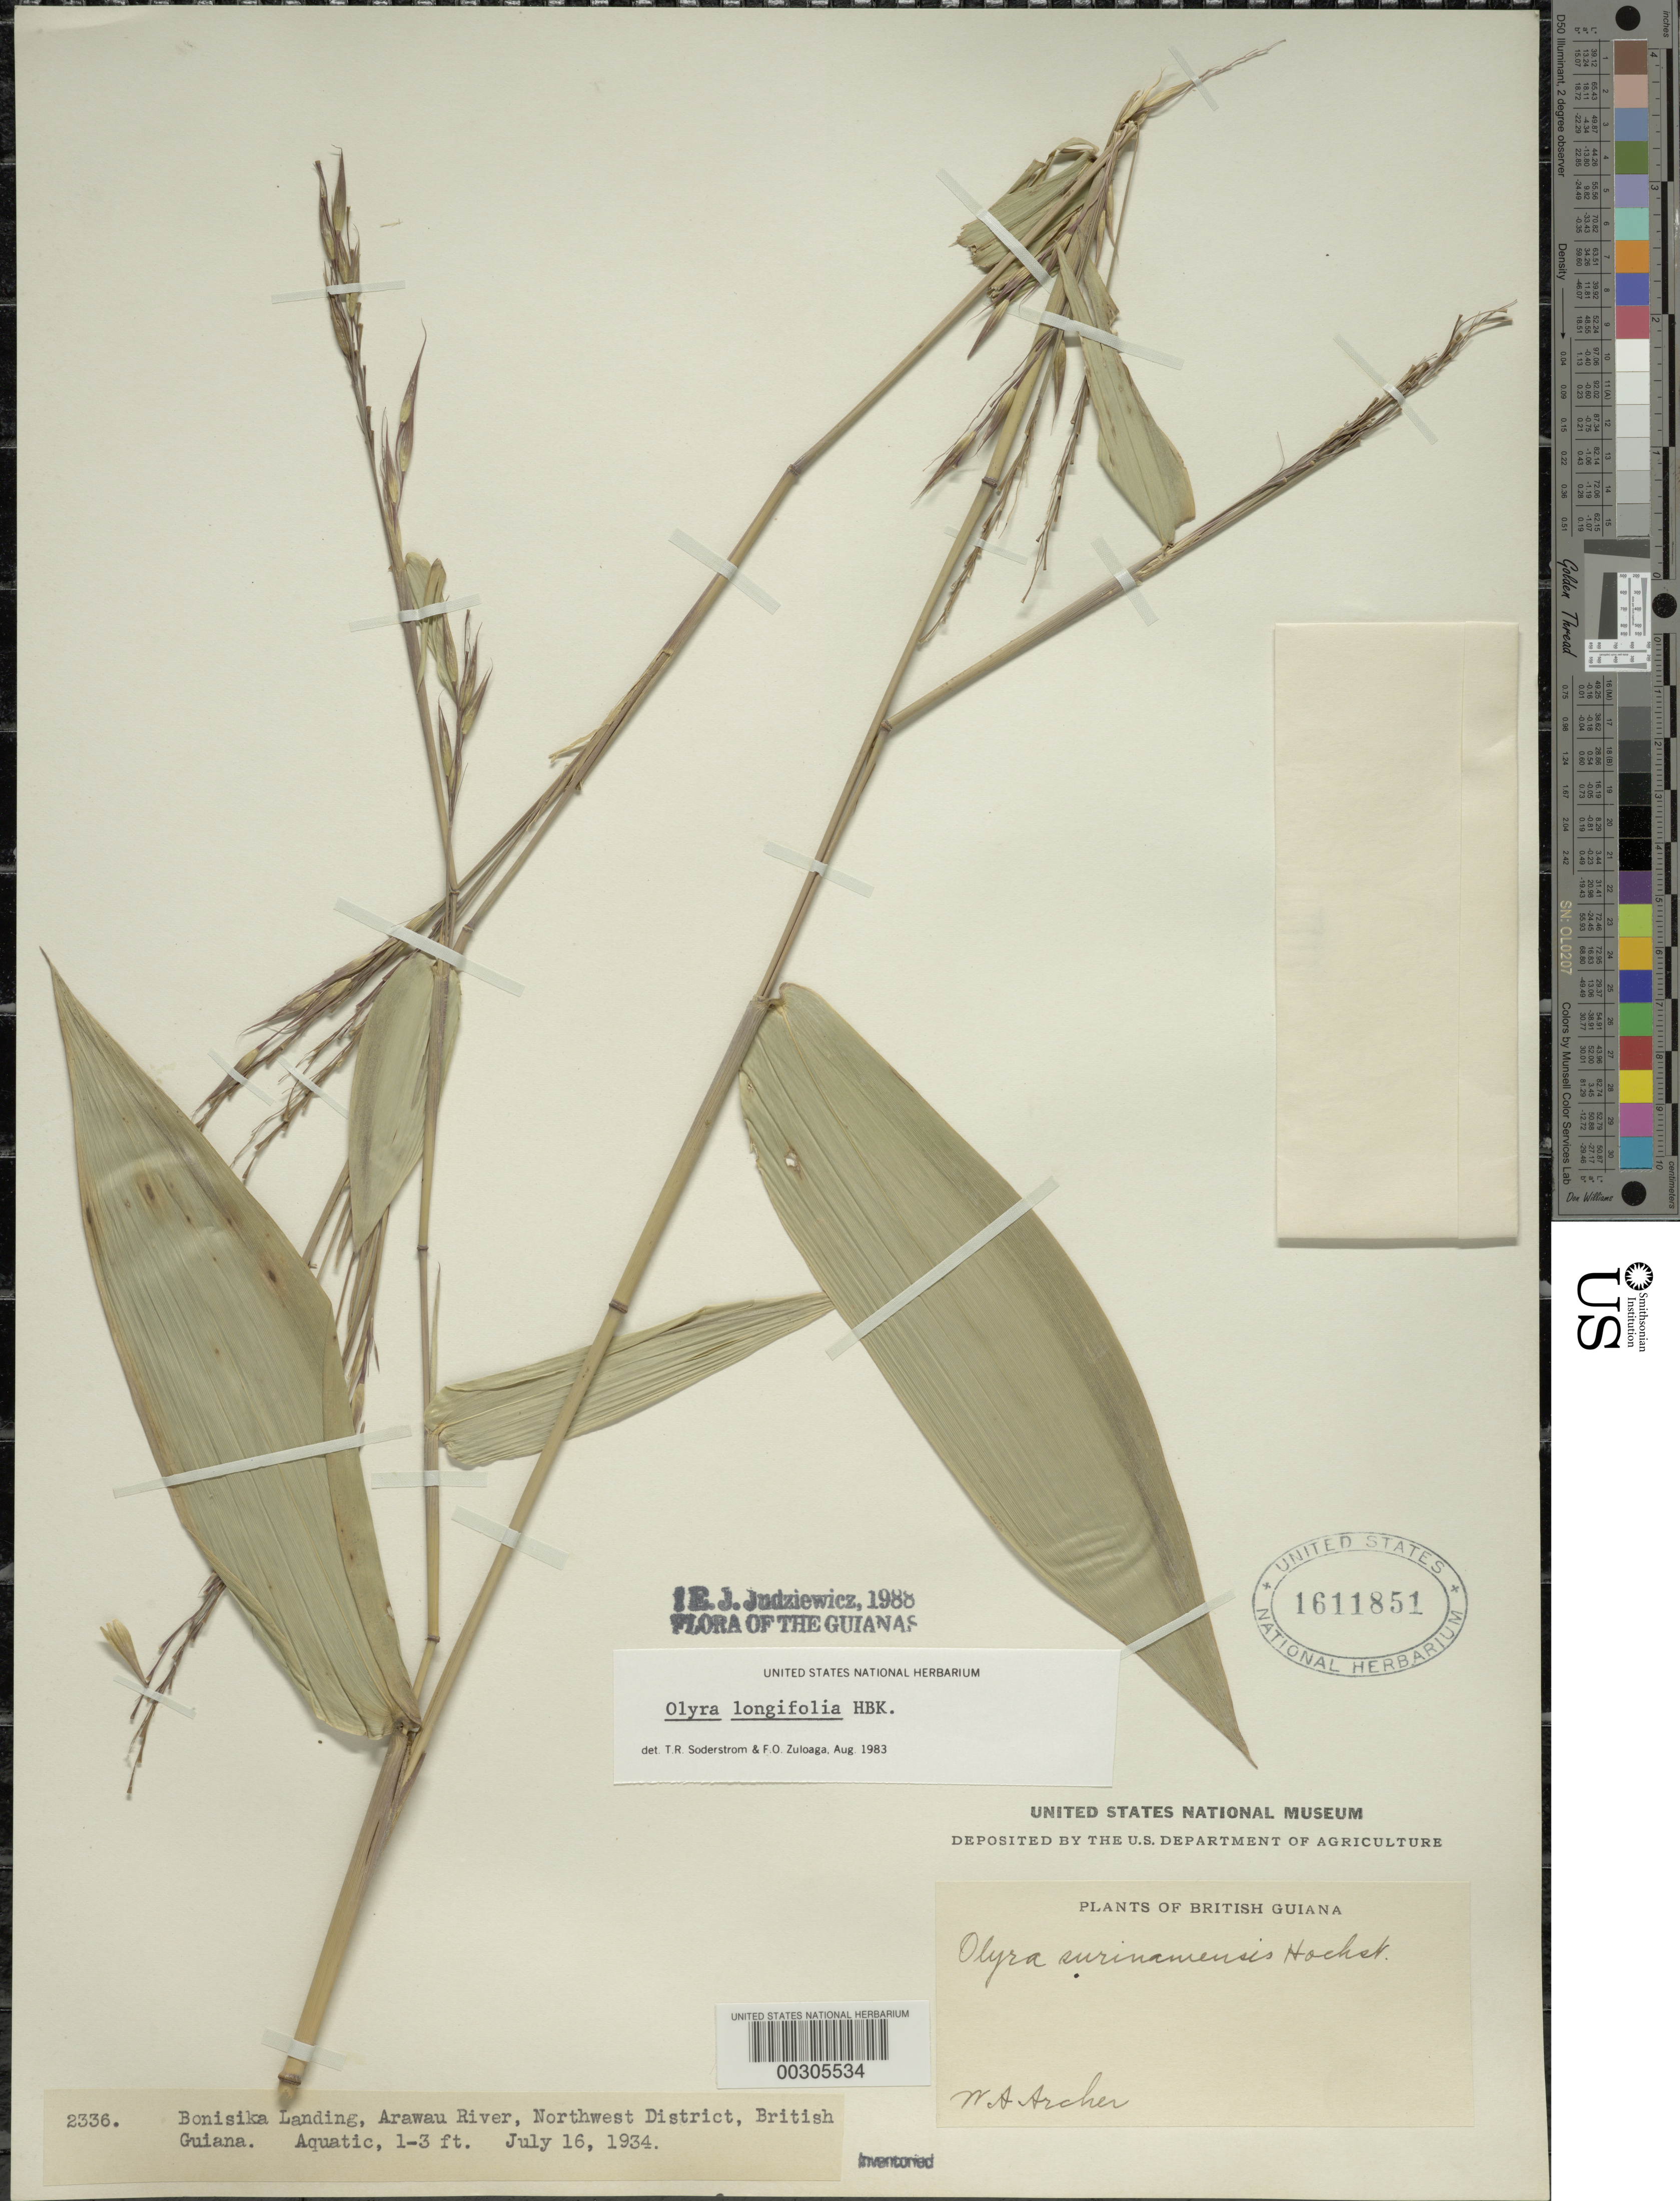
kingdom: Plantae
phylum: Tracheophyta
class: Liliopsida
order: Poales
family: Poaceae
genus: Olyra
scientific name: Olyra longifolia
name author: Kunth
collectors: W. A. Archer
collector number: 2336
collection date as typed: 16 Jul 1934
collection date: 1934-07-16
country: Guyana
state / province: Barima-Waini (?)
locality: Arawau river (?), (former) northwest dist.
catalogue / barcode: US 1611851